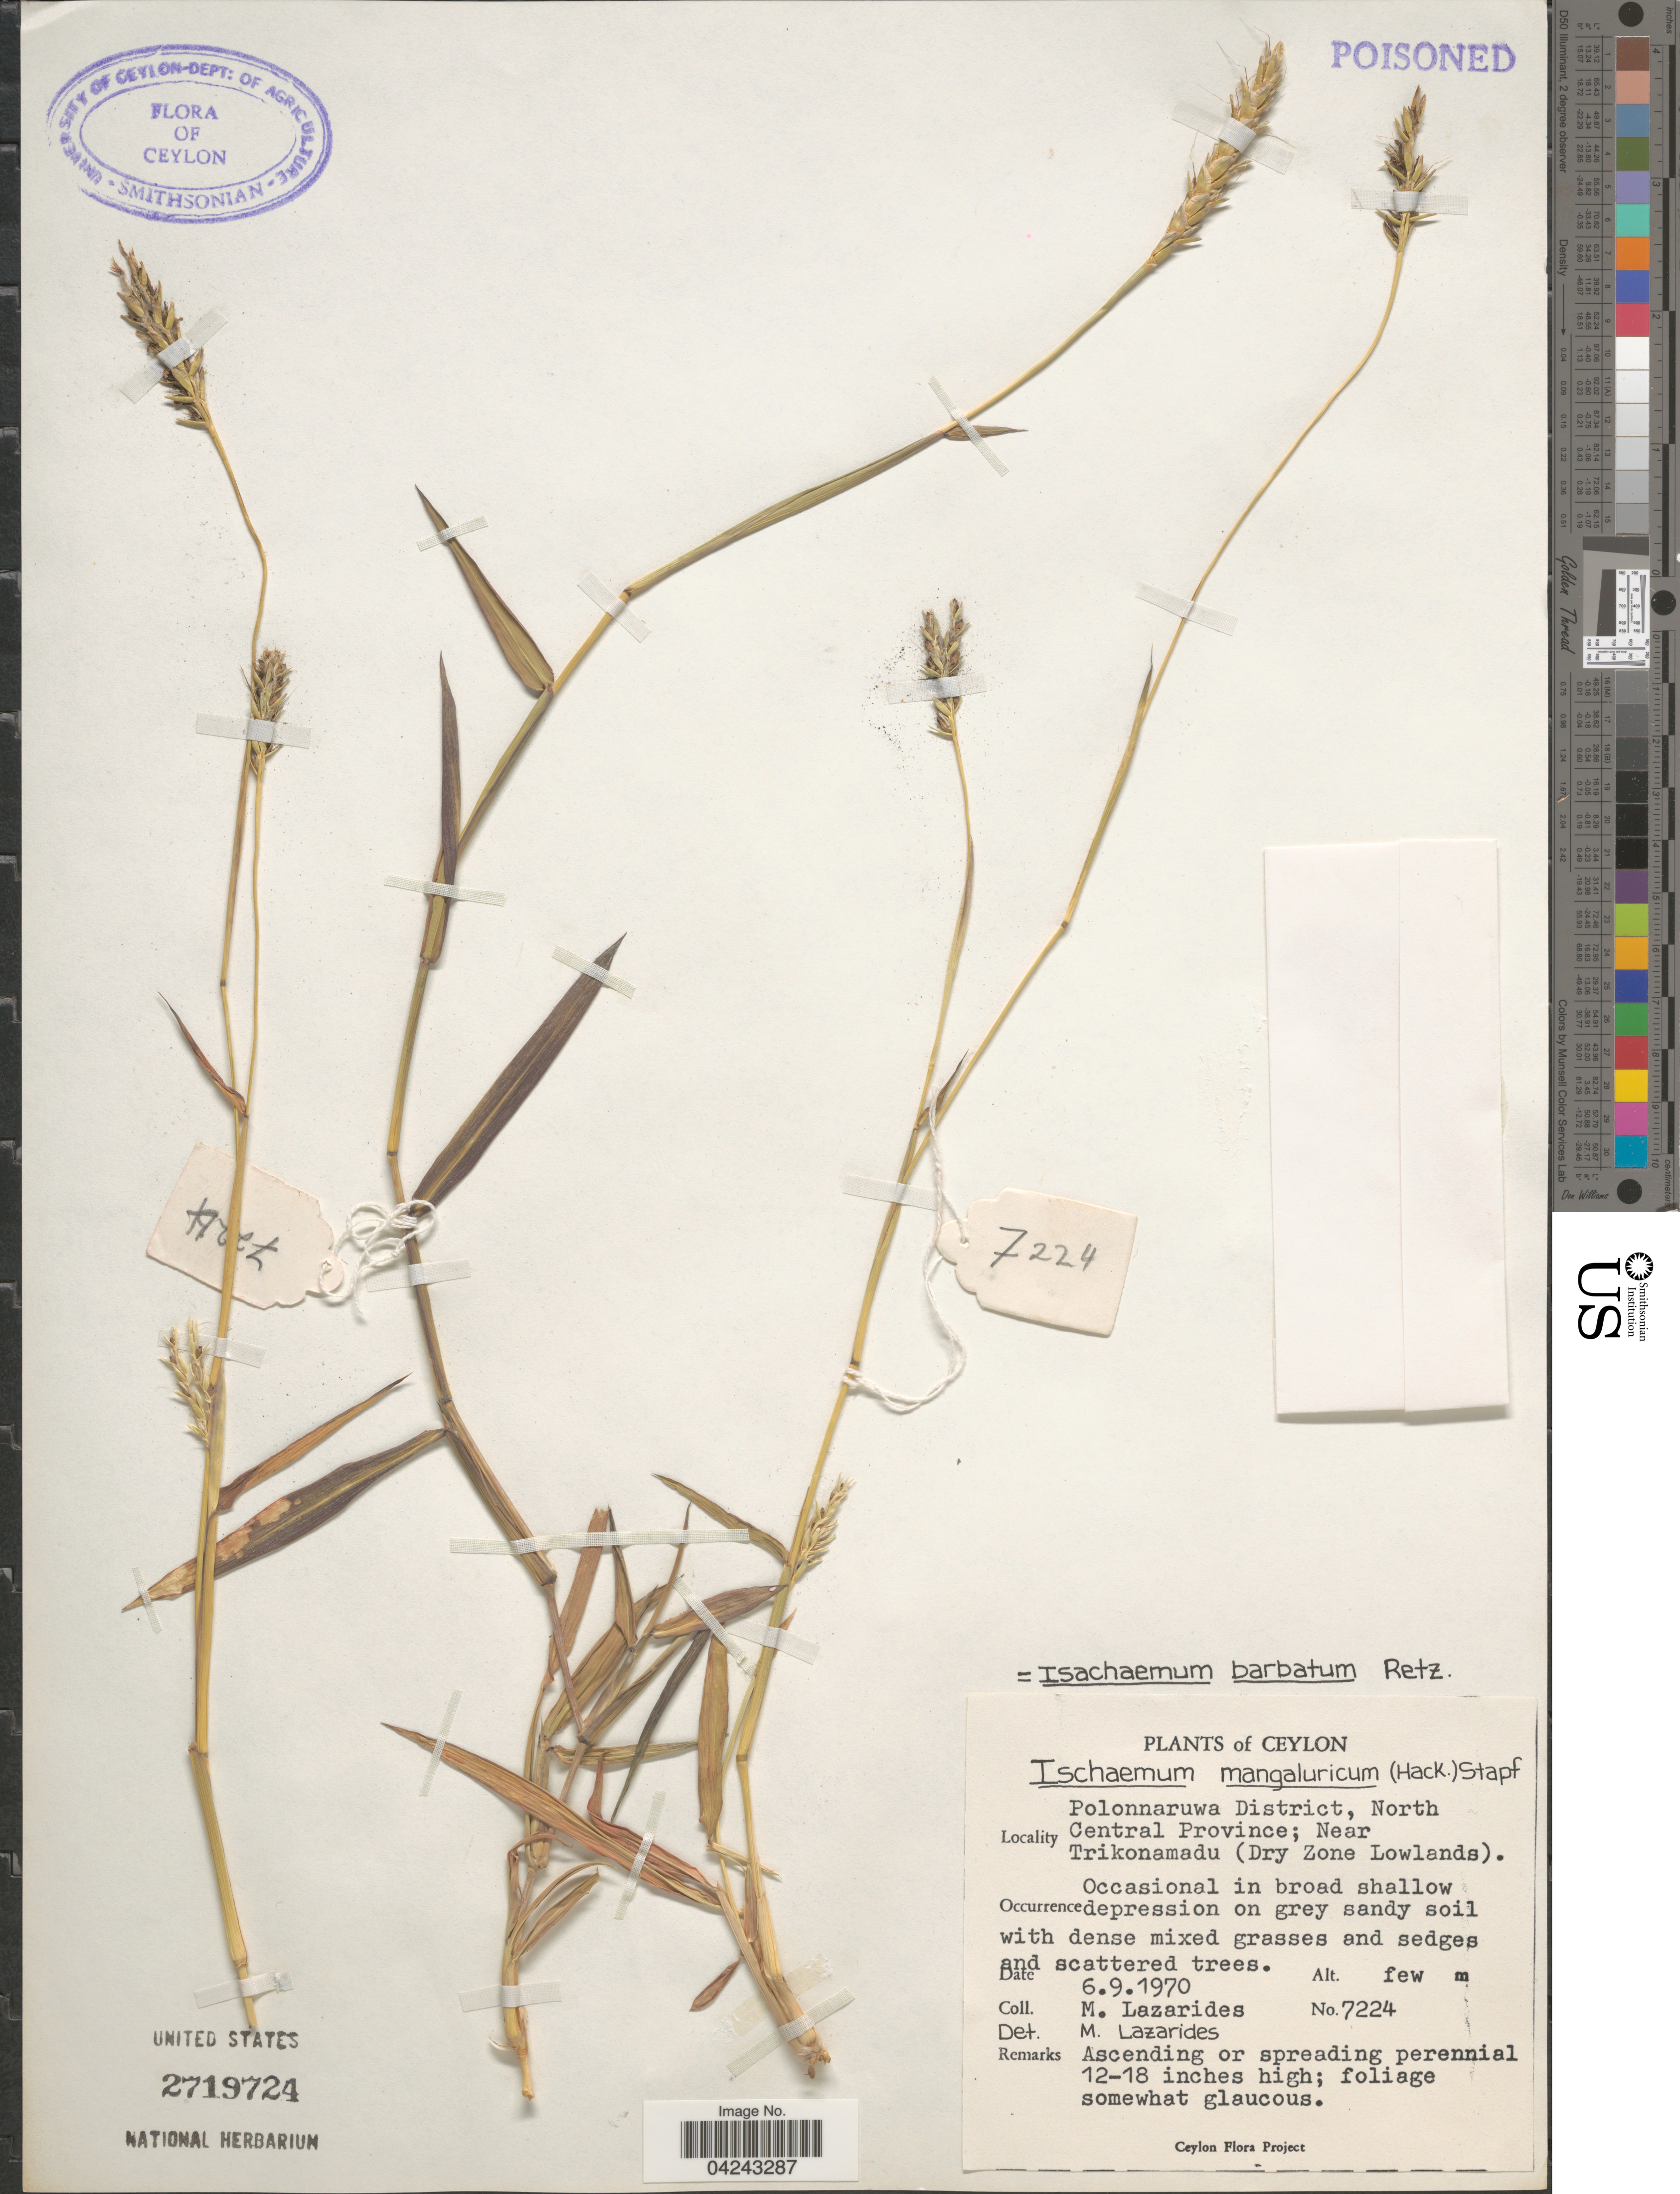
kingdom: Plantae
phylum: Tracheophyta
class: Liliopsida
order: Poales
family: Poaceae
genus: Ischaemum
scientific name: Ischaemum barbatum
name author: Blume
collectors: M. Lazarides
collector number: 7224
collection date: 1970-09-06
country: Sri Lanka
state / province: North Central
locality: Ceylon. Polonnaruwa District; Near Trikonamadu (Dry Zone Lowlands).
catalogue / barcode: US 2719724